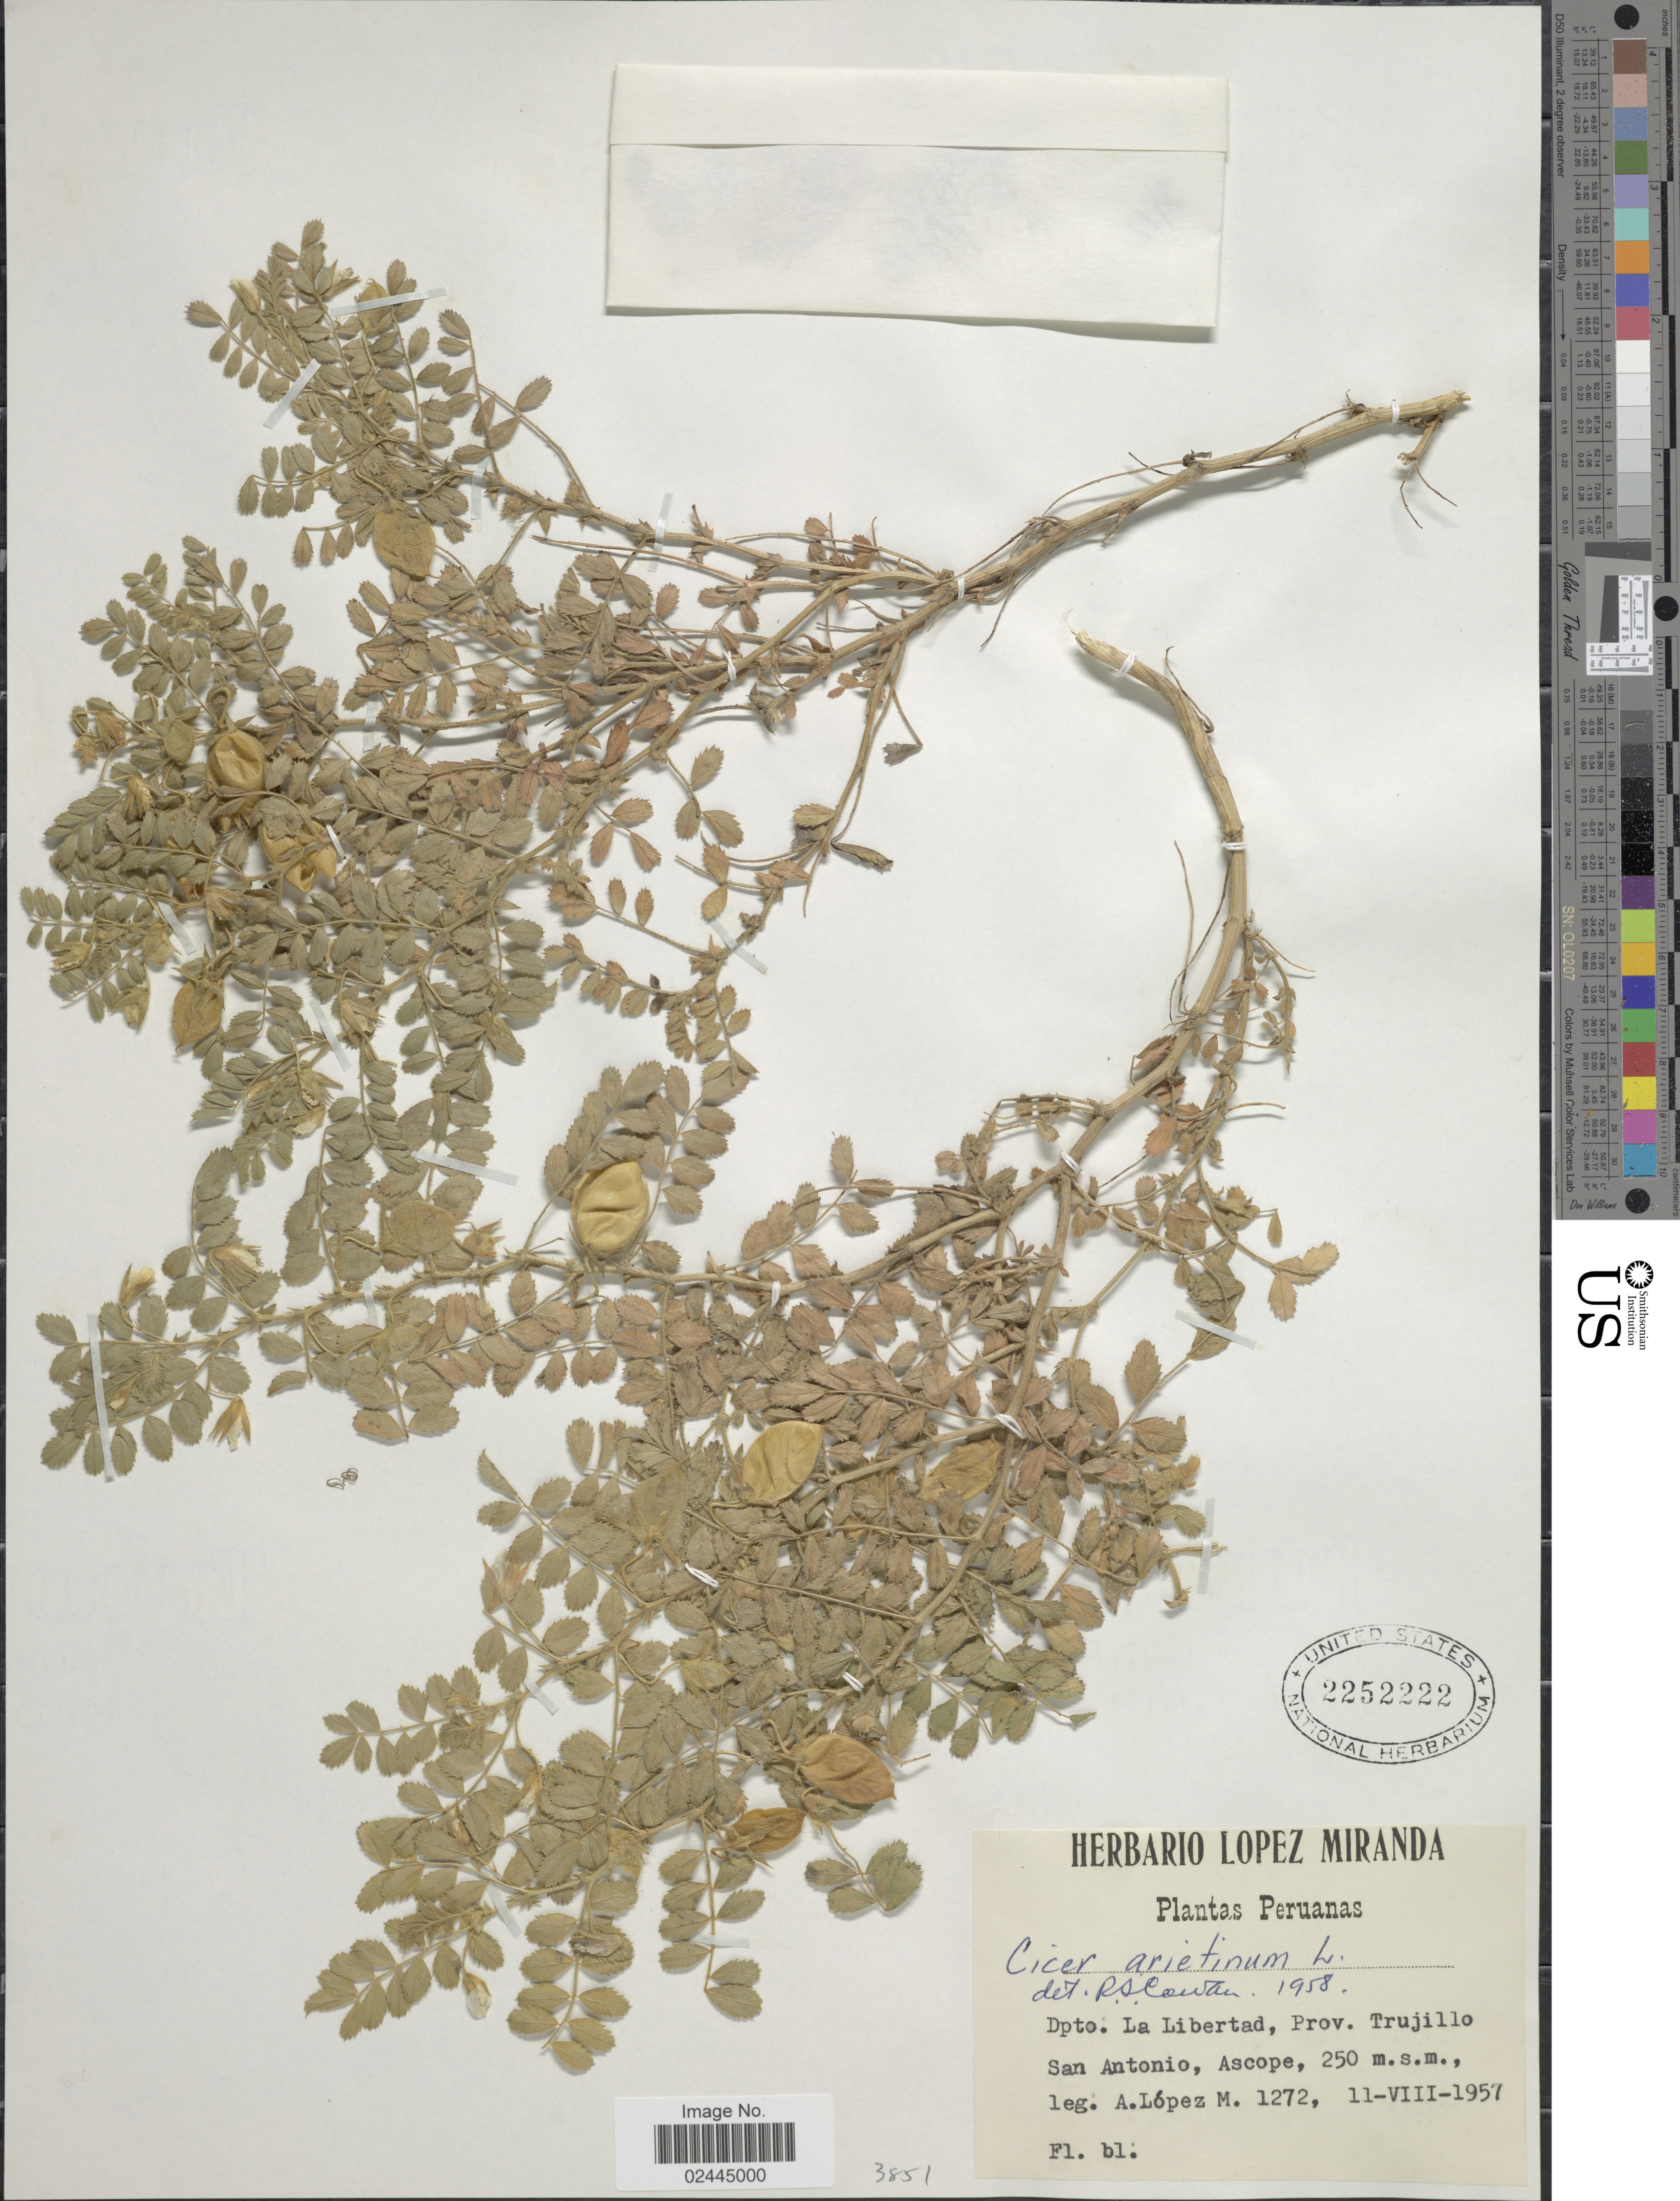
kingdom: Plantae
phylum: Tracheophyta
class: Magnoliopsida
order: Fabales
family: Fabaceae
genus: Cicer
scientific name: Cicer sp.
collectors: A. Lopez M.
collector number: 1272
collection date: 1957-08-11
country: Peru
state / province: La Libertad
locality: Dpto. Libertad, Prov Trujillo, San Antonio, Ascope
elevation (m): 250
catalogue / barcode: US 2252222